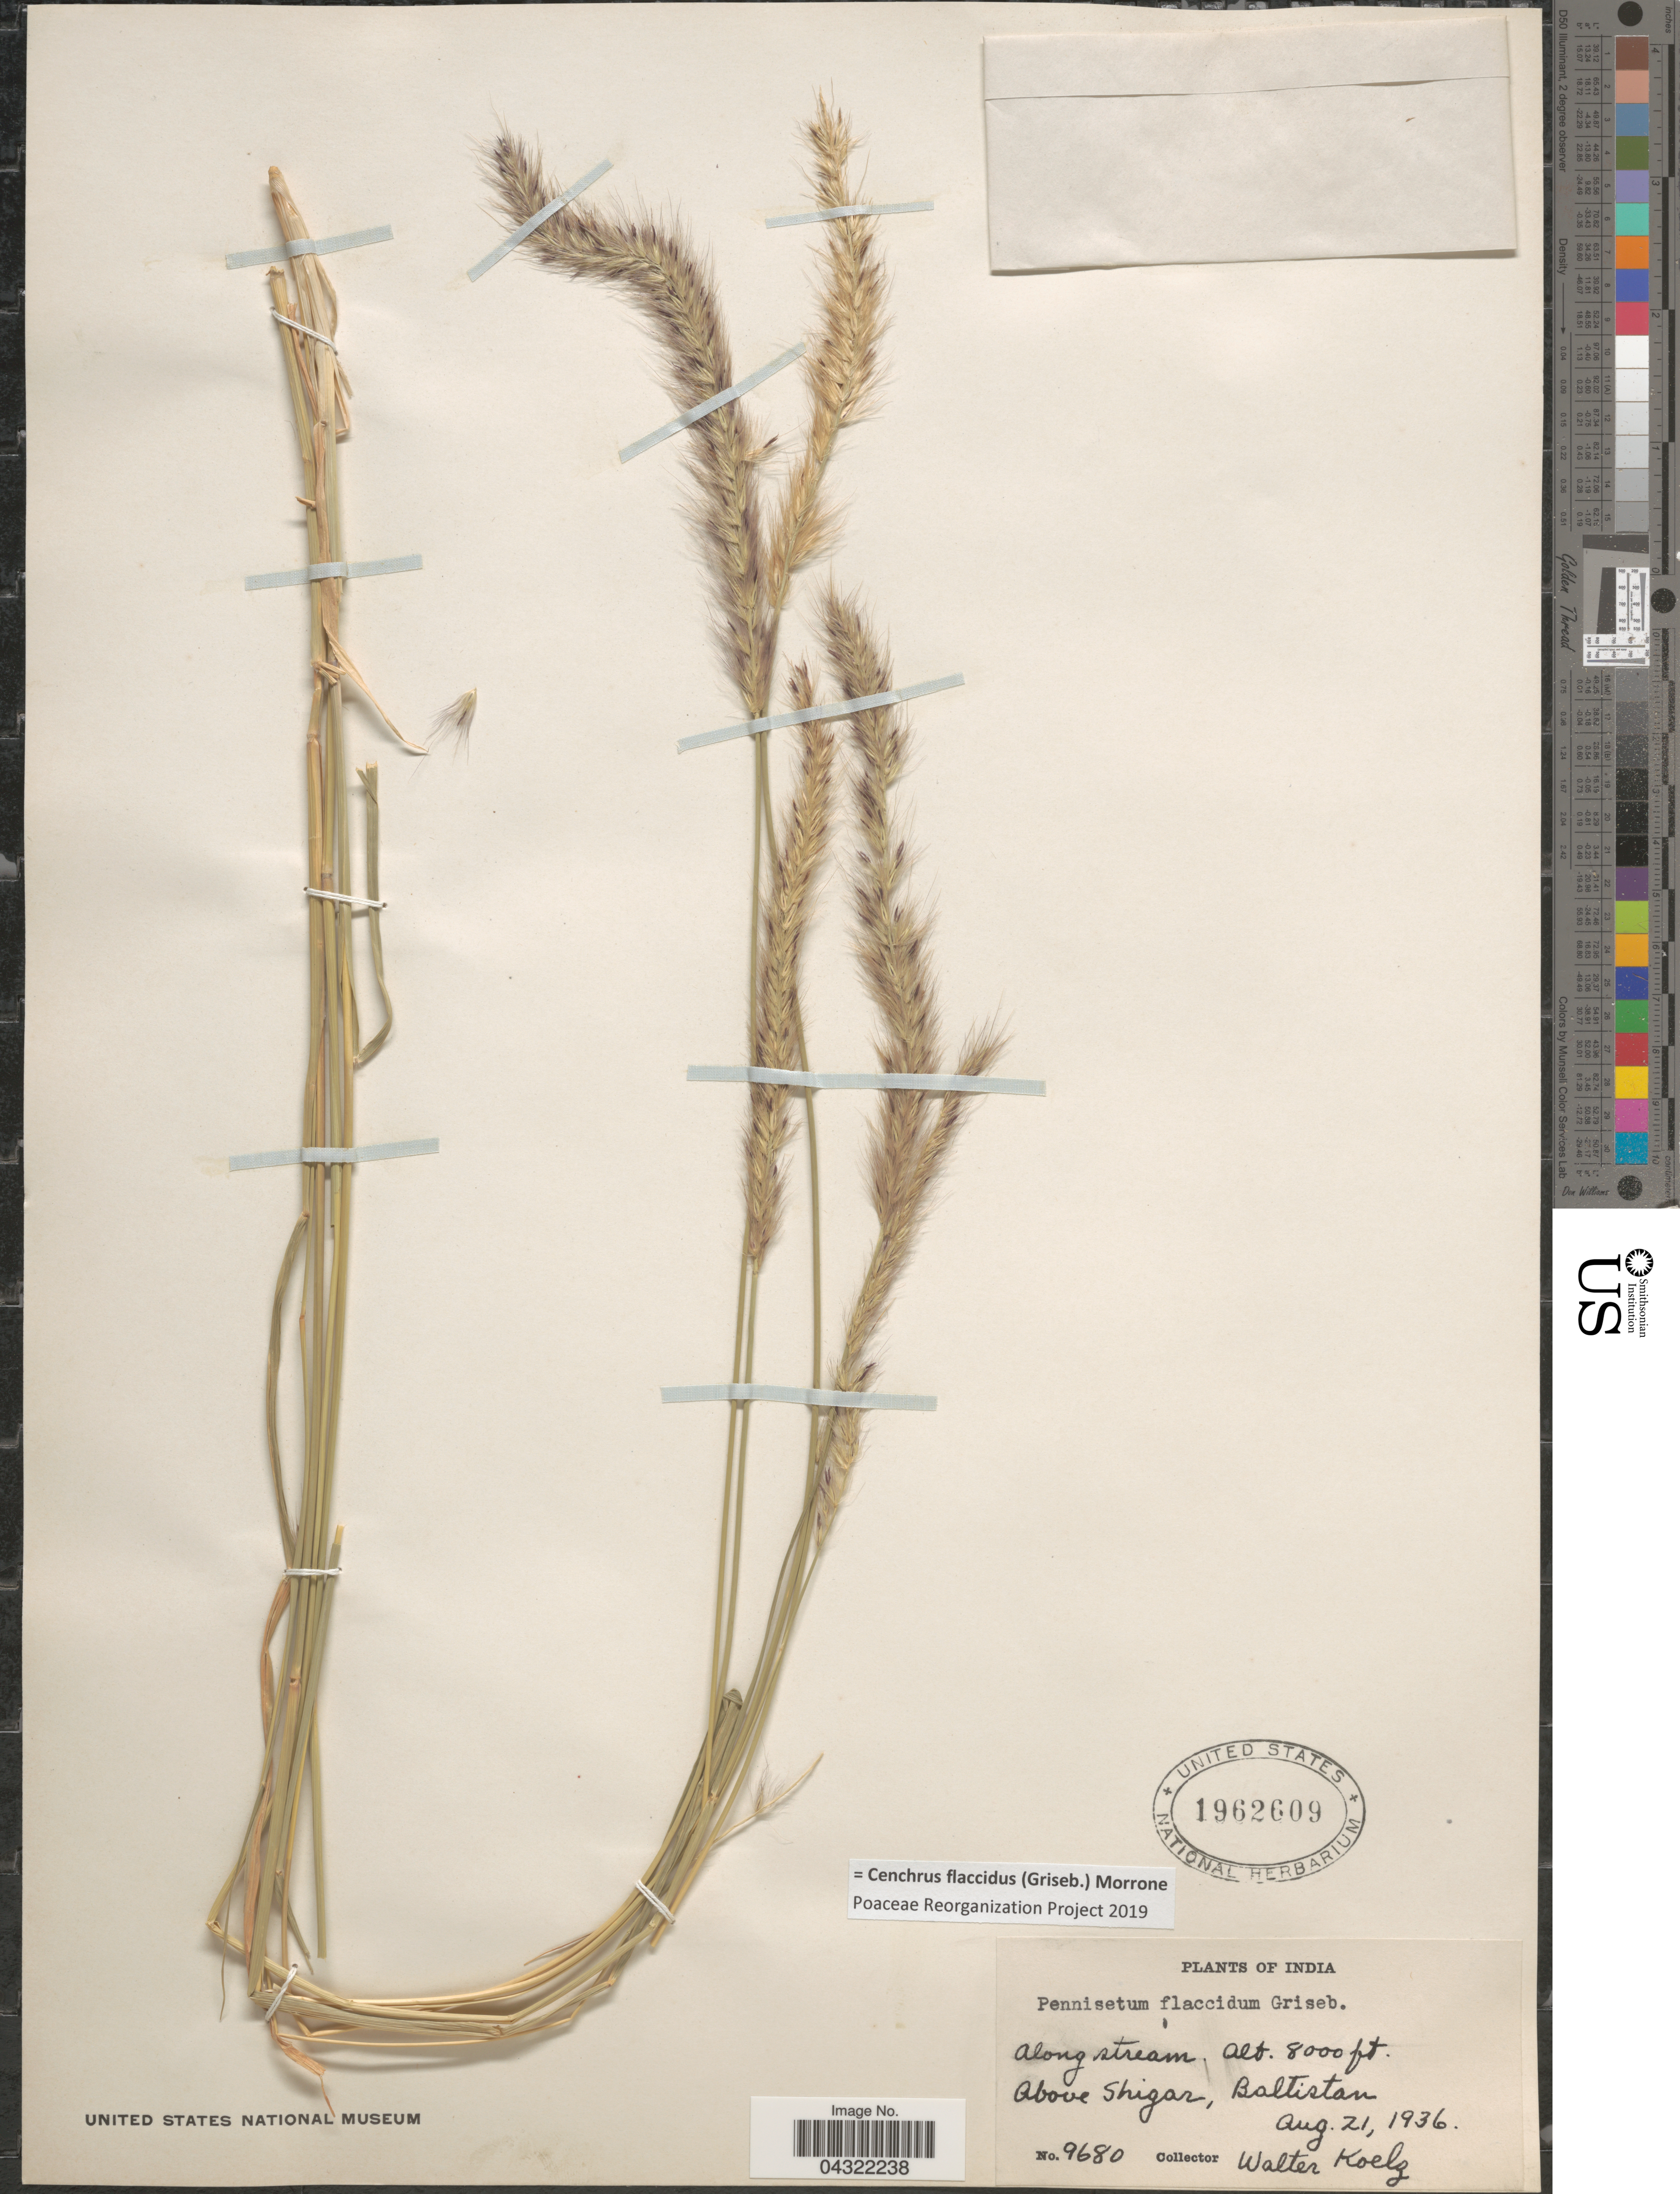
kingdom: Plantae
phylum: Tracheophyta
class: Liliopsida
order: Poales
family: Poaceae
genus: Cenchrus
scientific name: Cenchrus flaccidus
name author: (Griseb.) Morrone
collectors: W. N. Koelz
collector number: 9680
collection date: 1936-08-21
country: Pakistan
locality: Along stream. Above Shigar, Baltistan.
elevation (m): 2438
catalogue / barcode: US 1962609